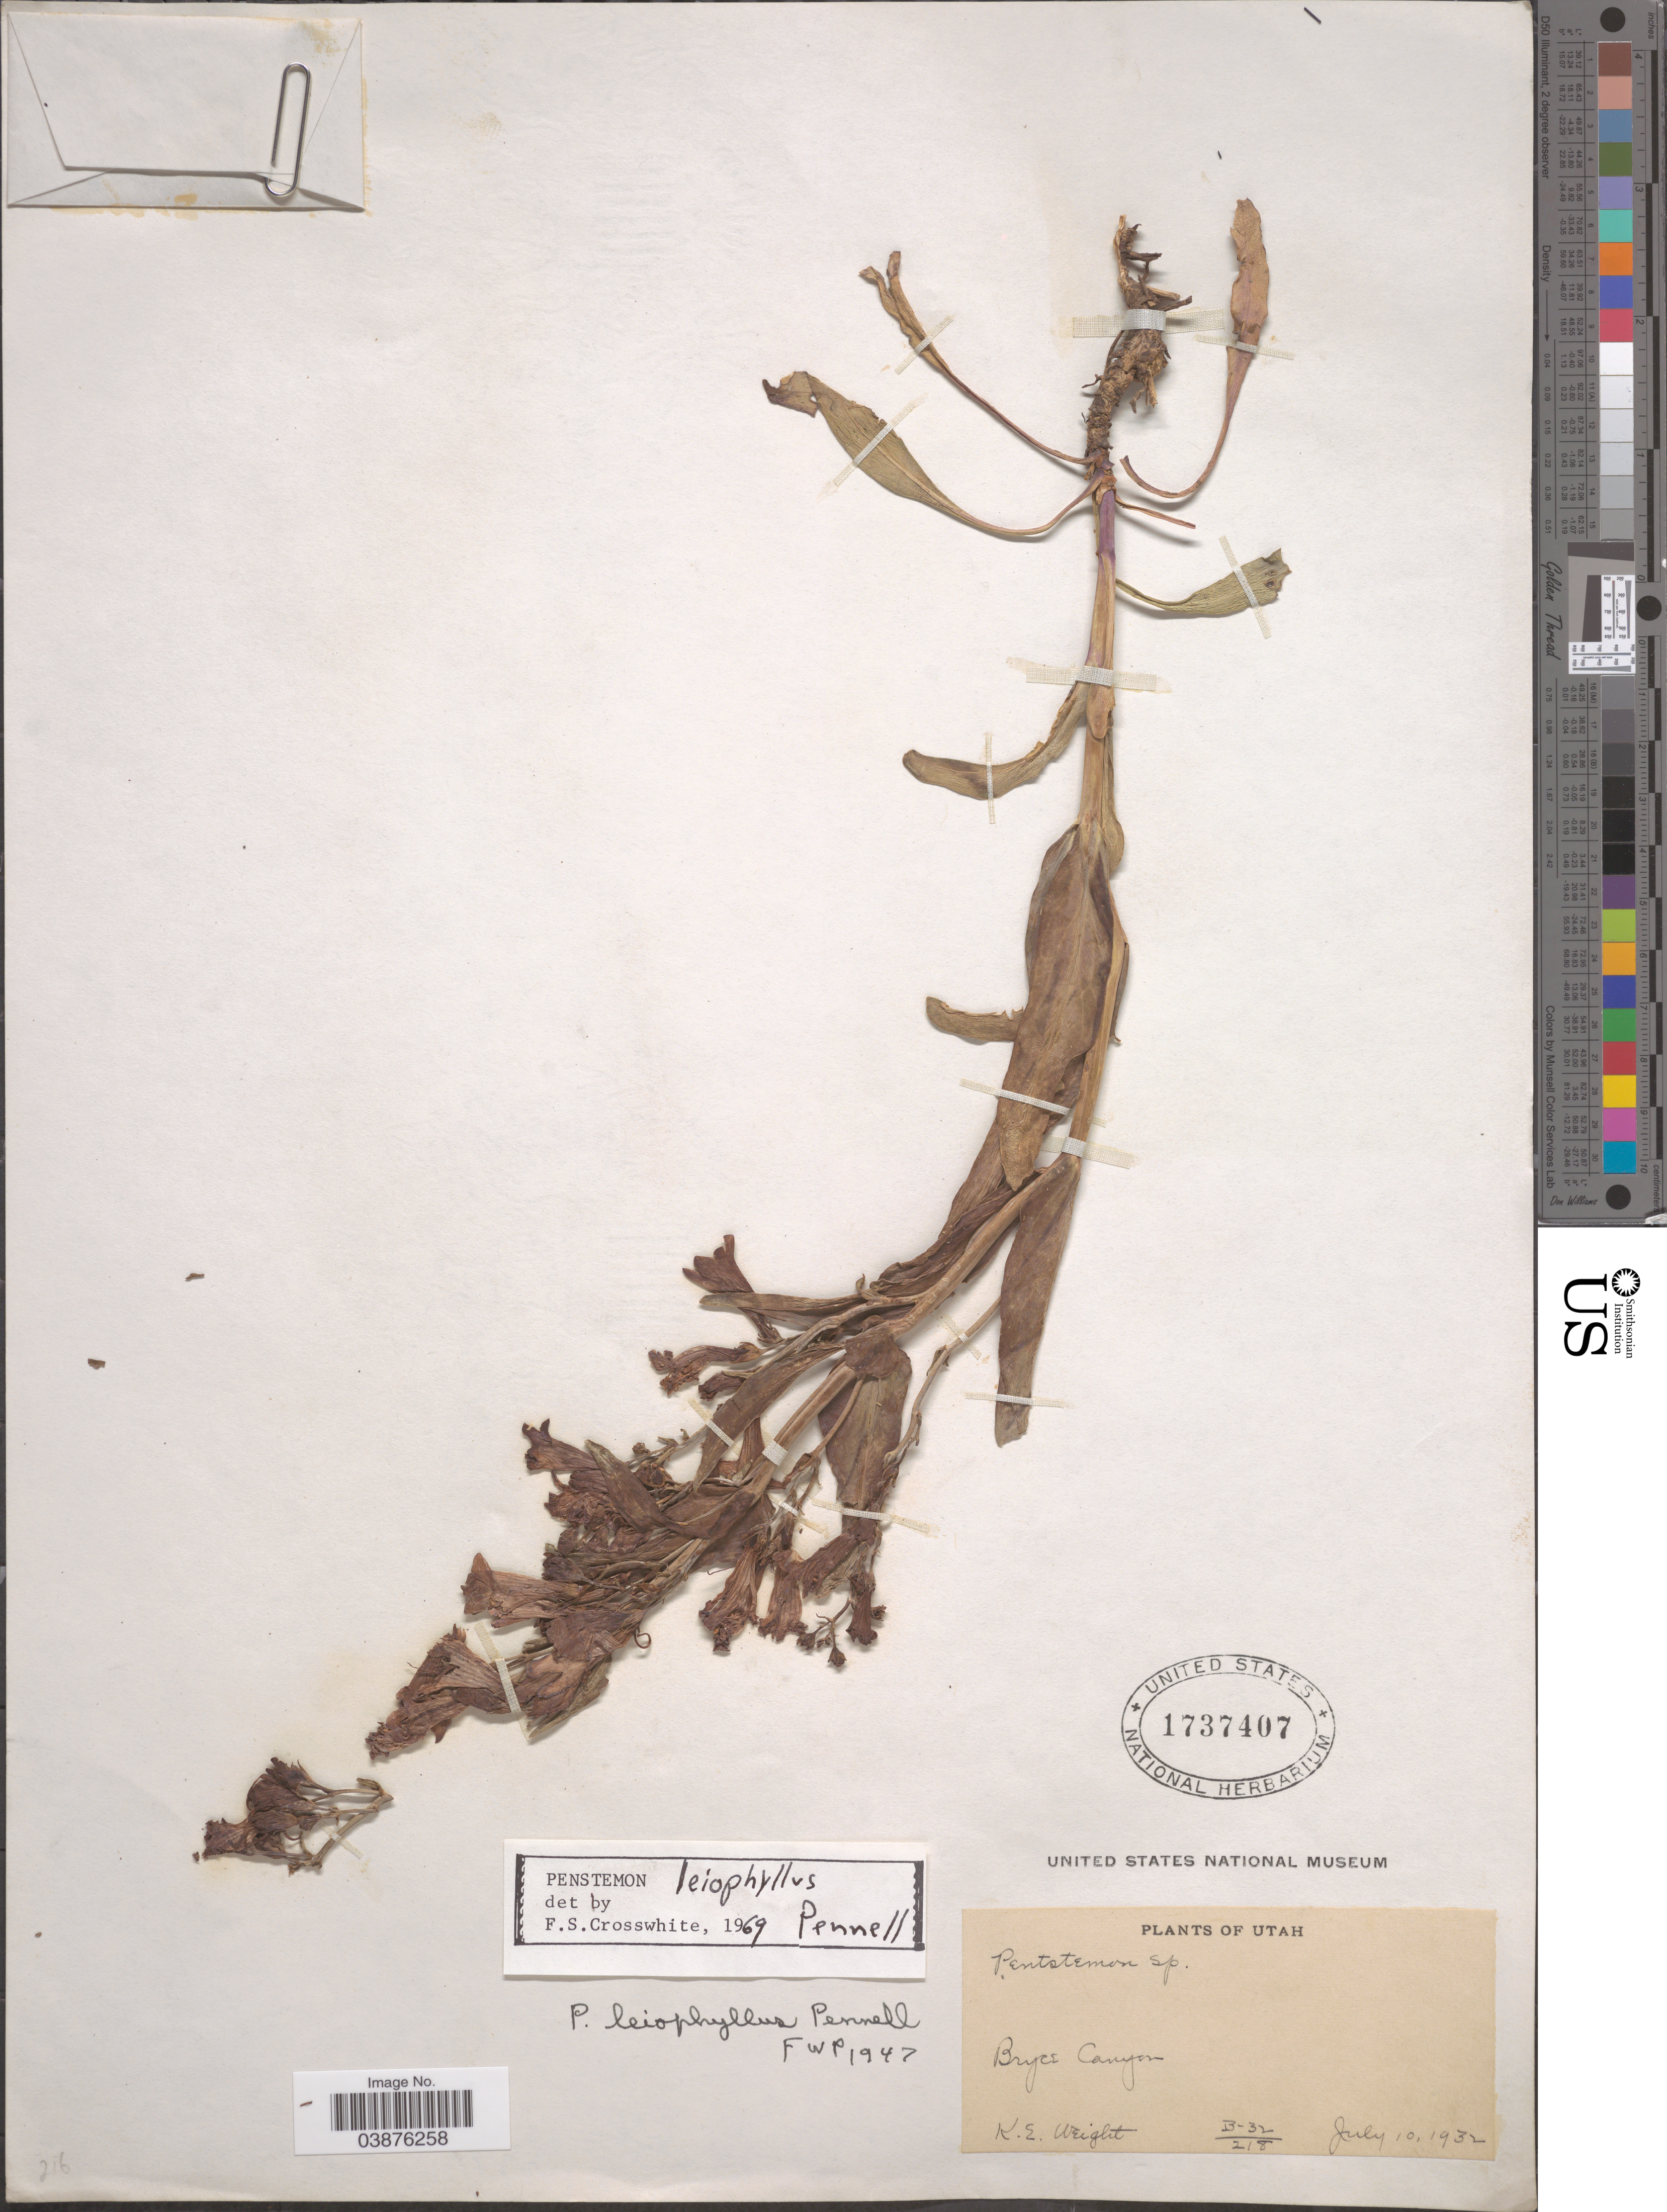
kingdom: Plantae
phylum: Tracheophyta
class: Magnoliopsida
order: Lamiales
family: Plantaginaceae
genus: Penstemon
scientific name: Penstemon leiophyllus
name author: Pennell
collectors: K. Weight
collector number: B-32/218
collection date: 1932-07-10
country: United States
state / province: Utah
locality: Bryce Canyon.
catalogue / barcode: US 1737407